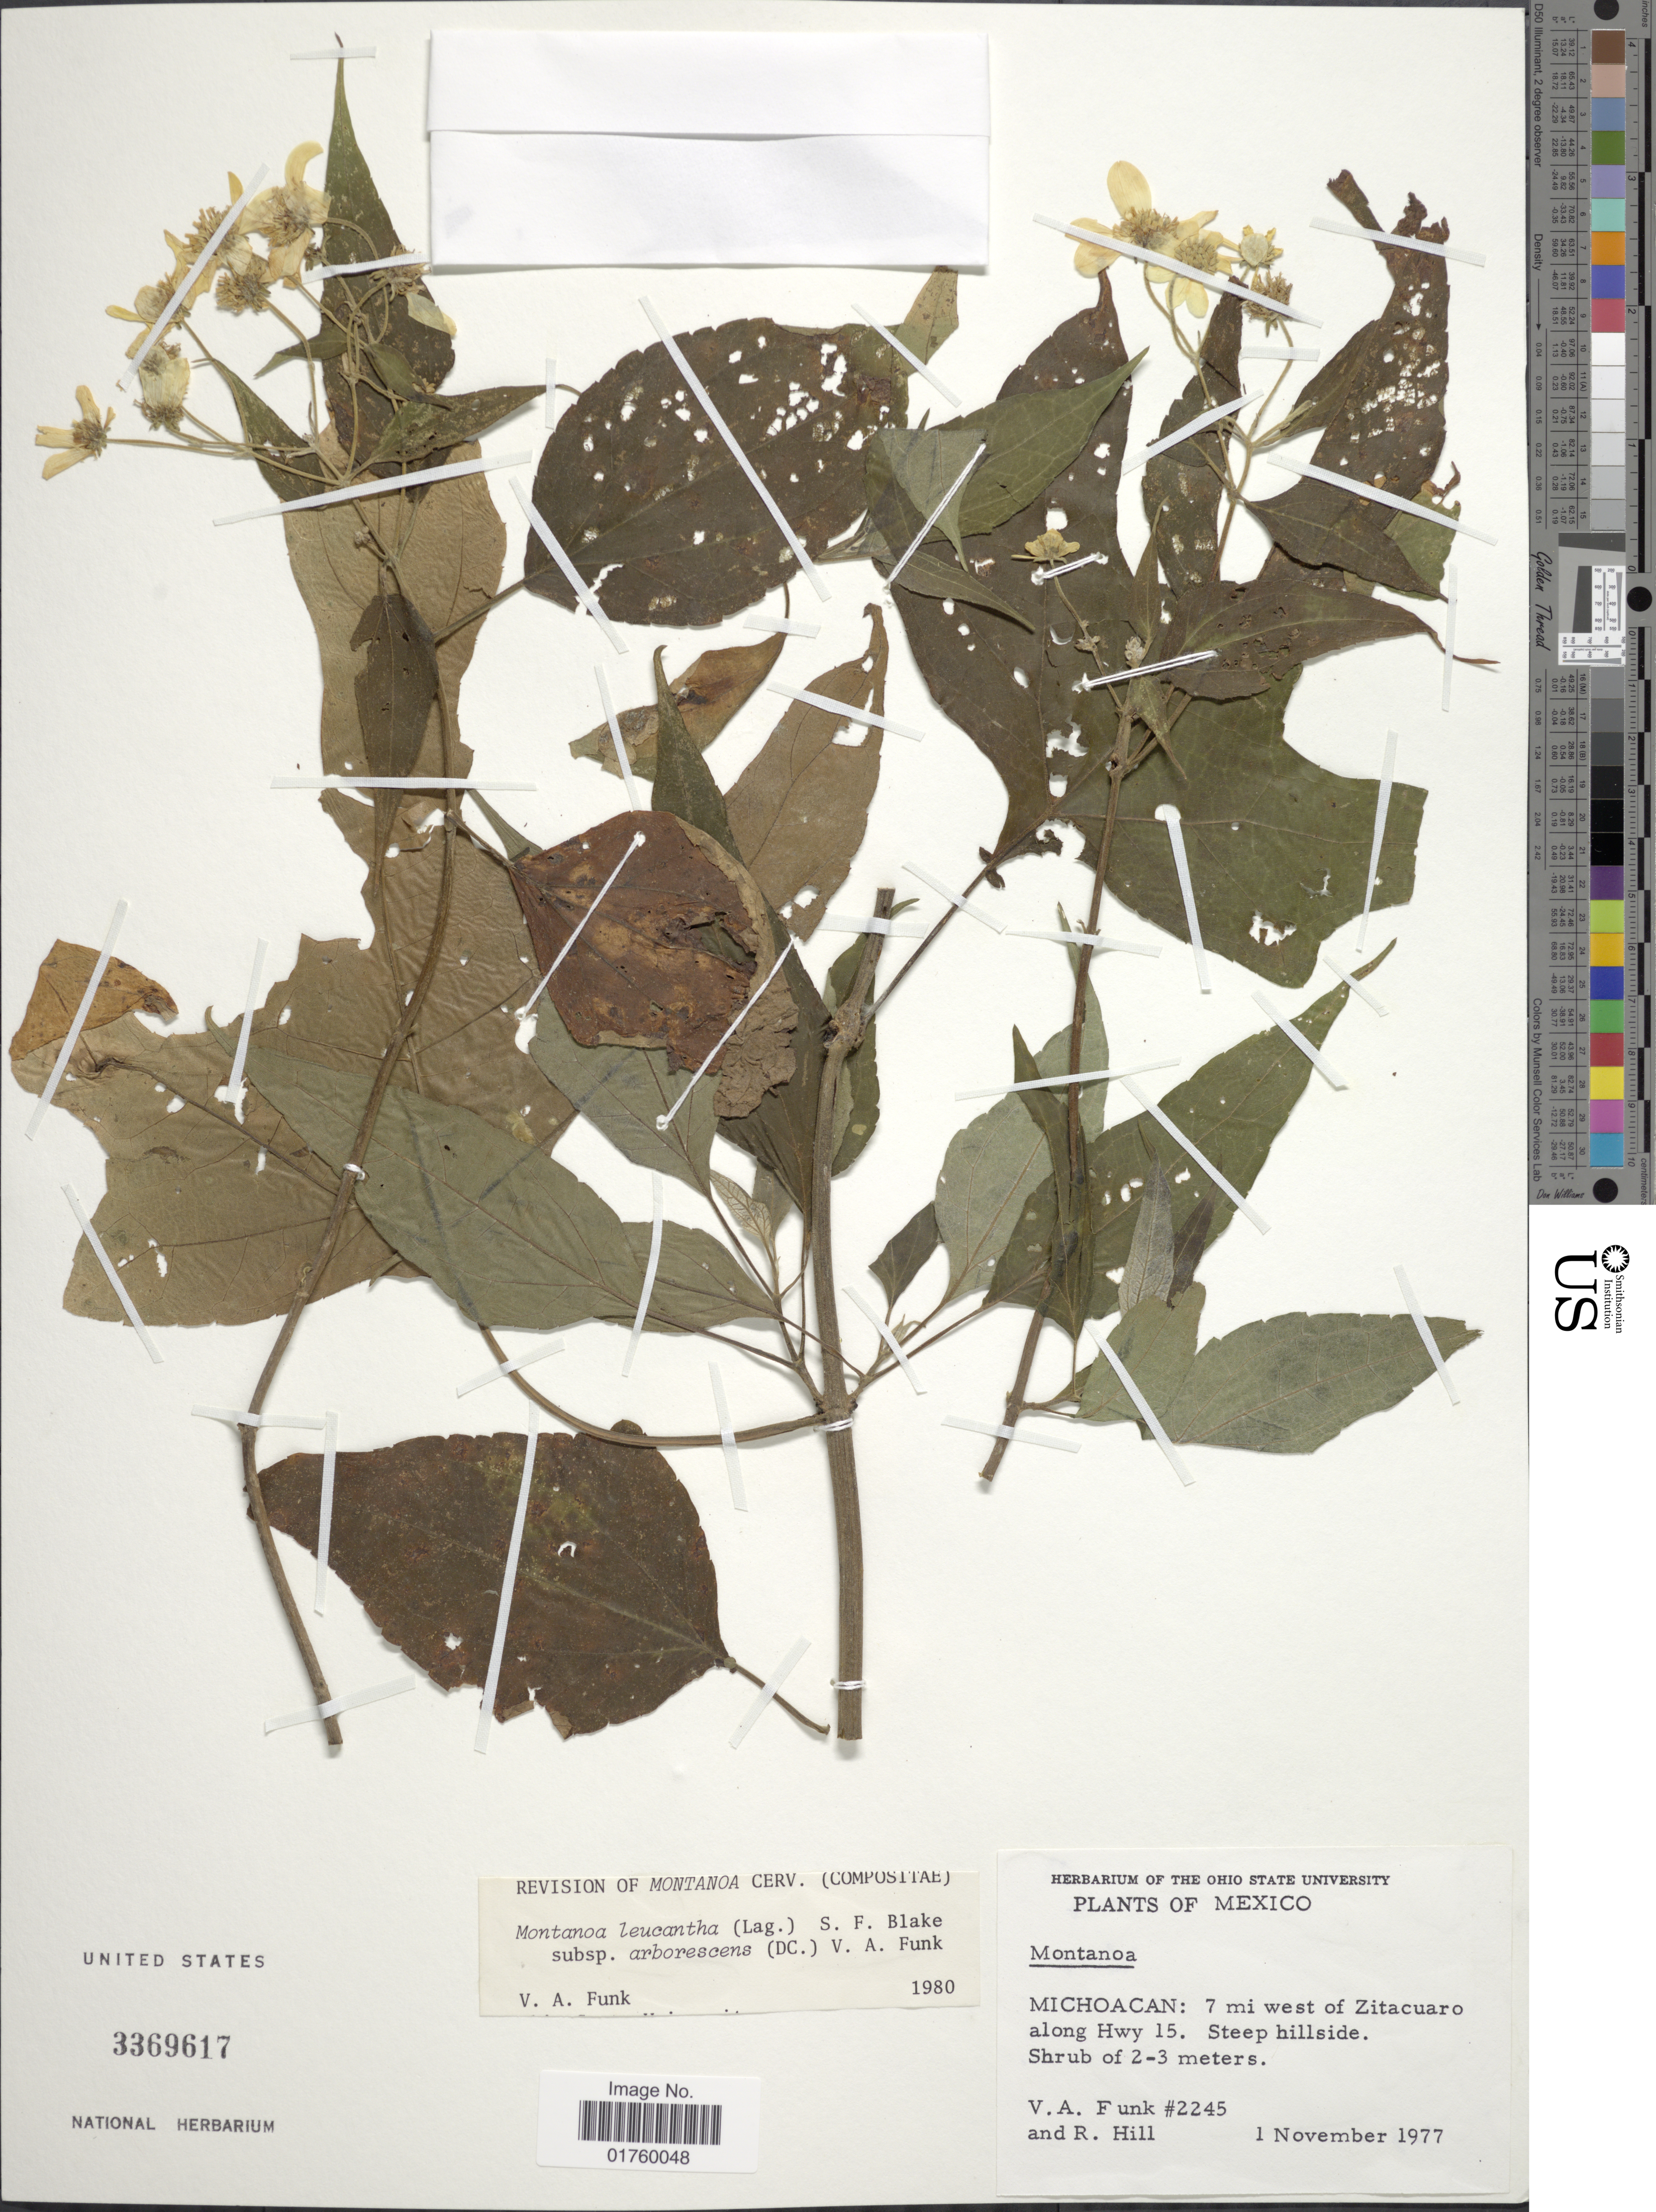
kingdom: Plantae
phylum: Tracheophyta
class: Magnoliopsida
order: Asterales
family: Asteraceae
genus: Montanoa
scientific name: Montanoa leucantha subsp. arborescens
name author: (DC.) V.A. Funk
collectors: V. Funk & R. Hill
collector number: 2245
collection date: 1977-11-01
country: Mexico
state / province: Michoacán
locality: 7 mi west of Zitacuaro along Hwy 15, steep hillside.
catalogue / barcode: US 3369617